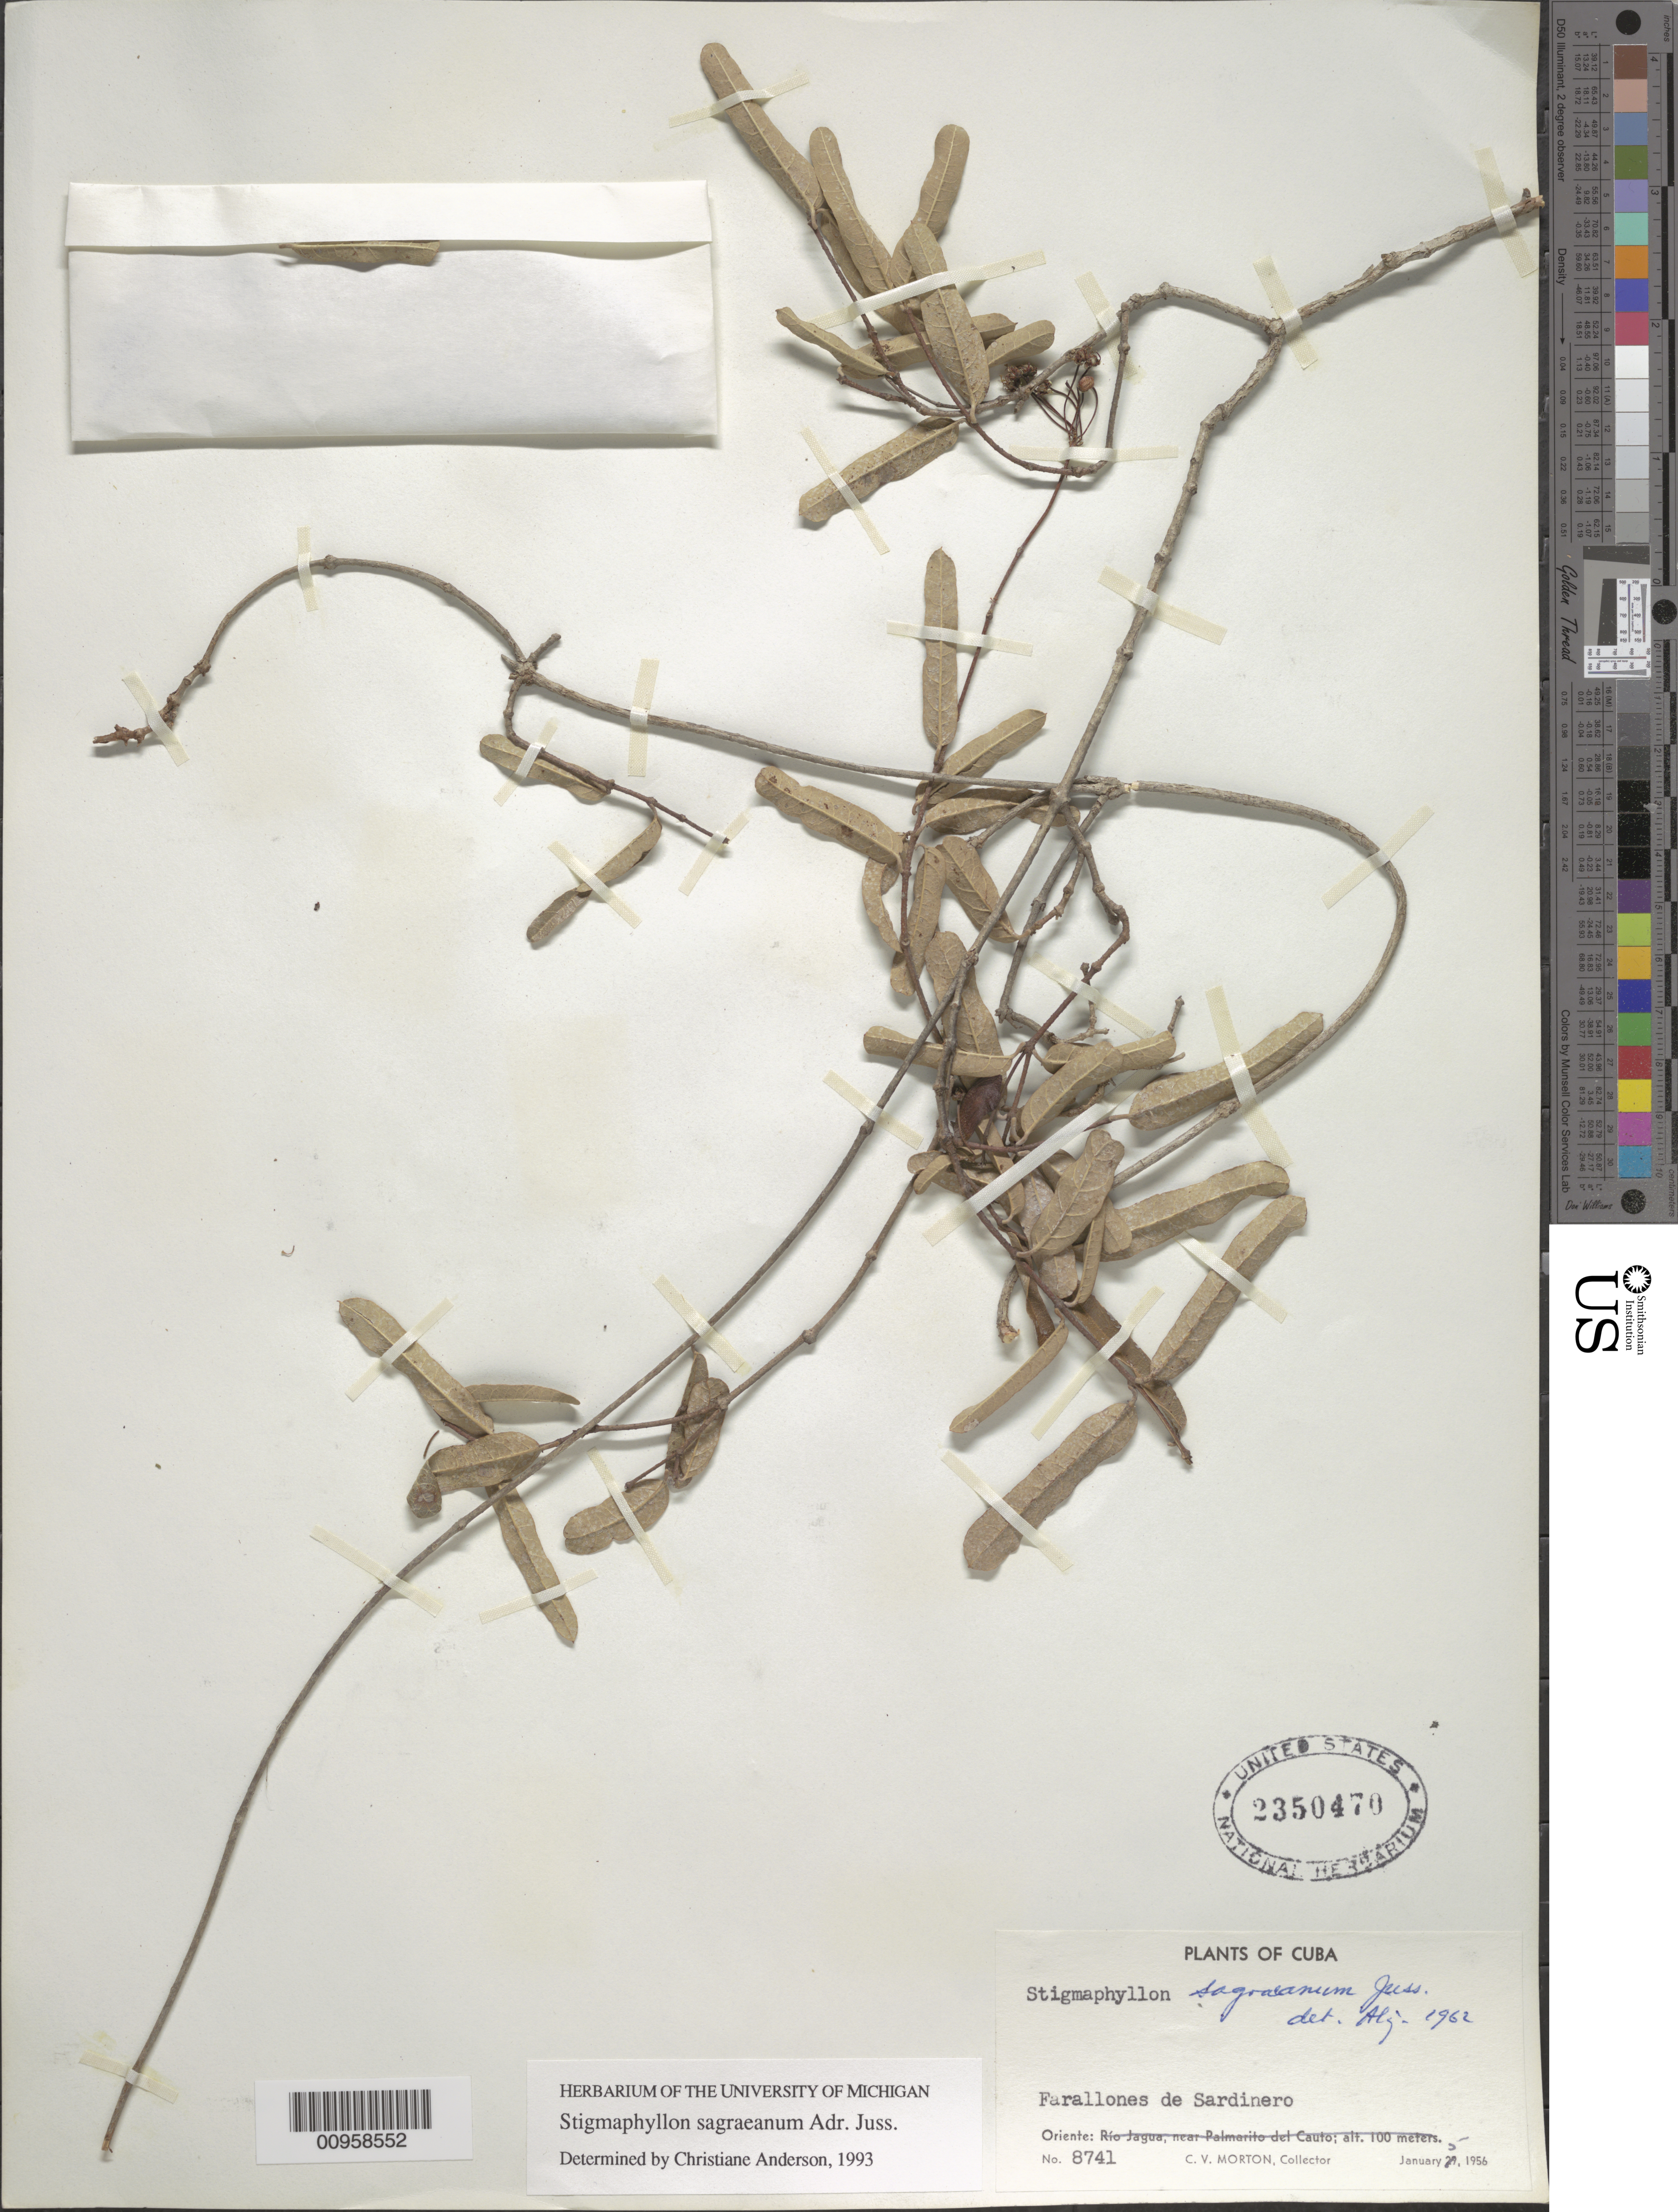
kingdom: Plantae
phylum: Tracheophyta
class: Magnoliopsida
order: Malpighiales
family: Malpighiaceae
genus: Stigmaphyllon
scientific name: Stigmaphyllon sagraeanum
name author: Juss.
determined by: Anderson, C.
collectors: C. V. Morton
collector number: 8741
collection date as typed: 05 Jan 1956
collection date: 1956-01-05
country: Cuba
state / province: Oriente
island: Cuba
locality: Farallones de Sardinero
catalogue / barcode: US 2350470